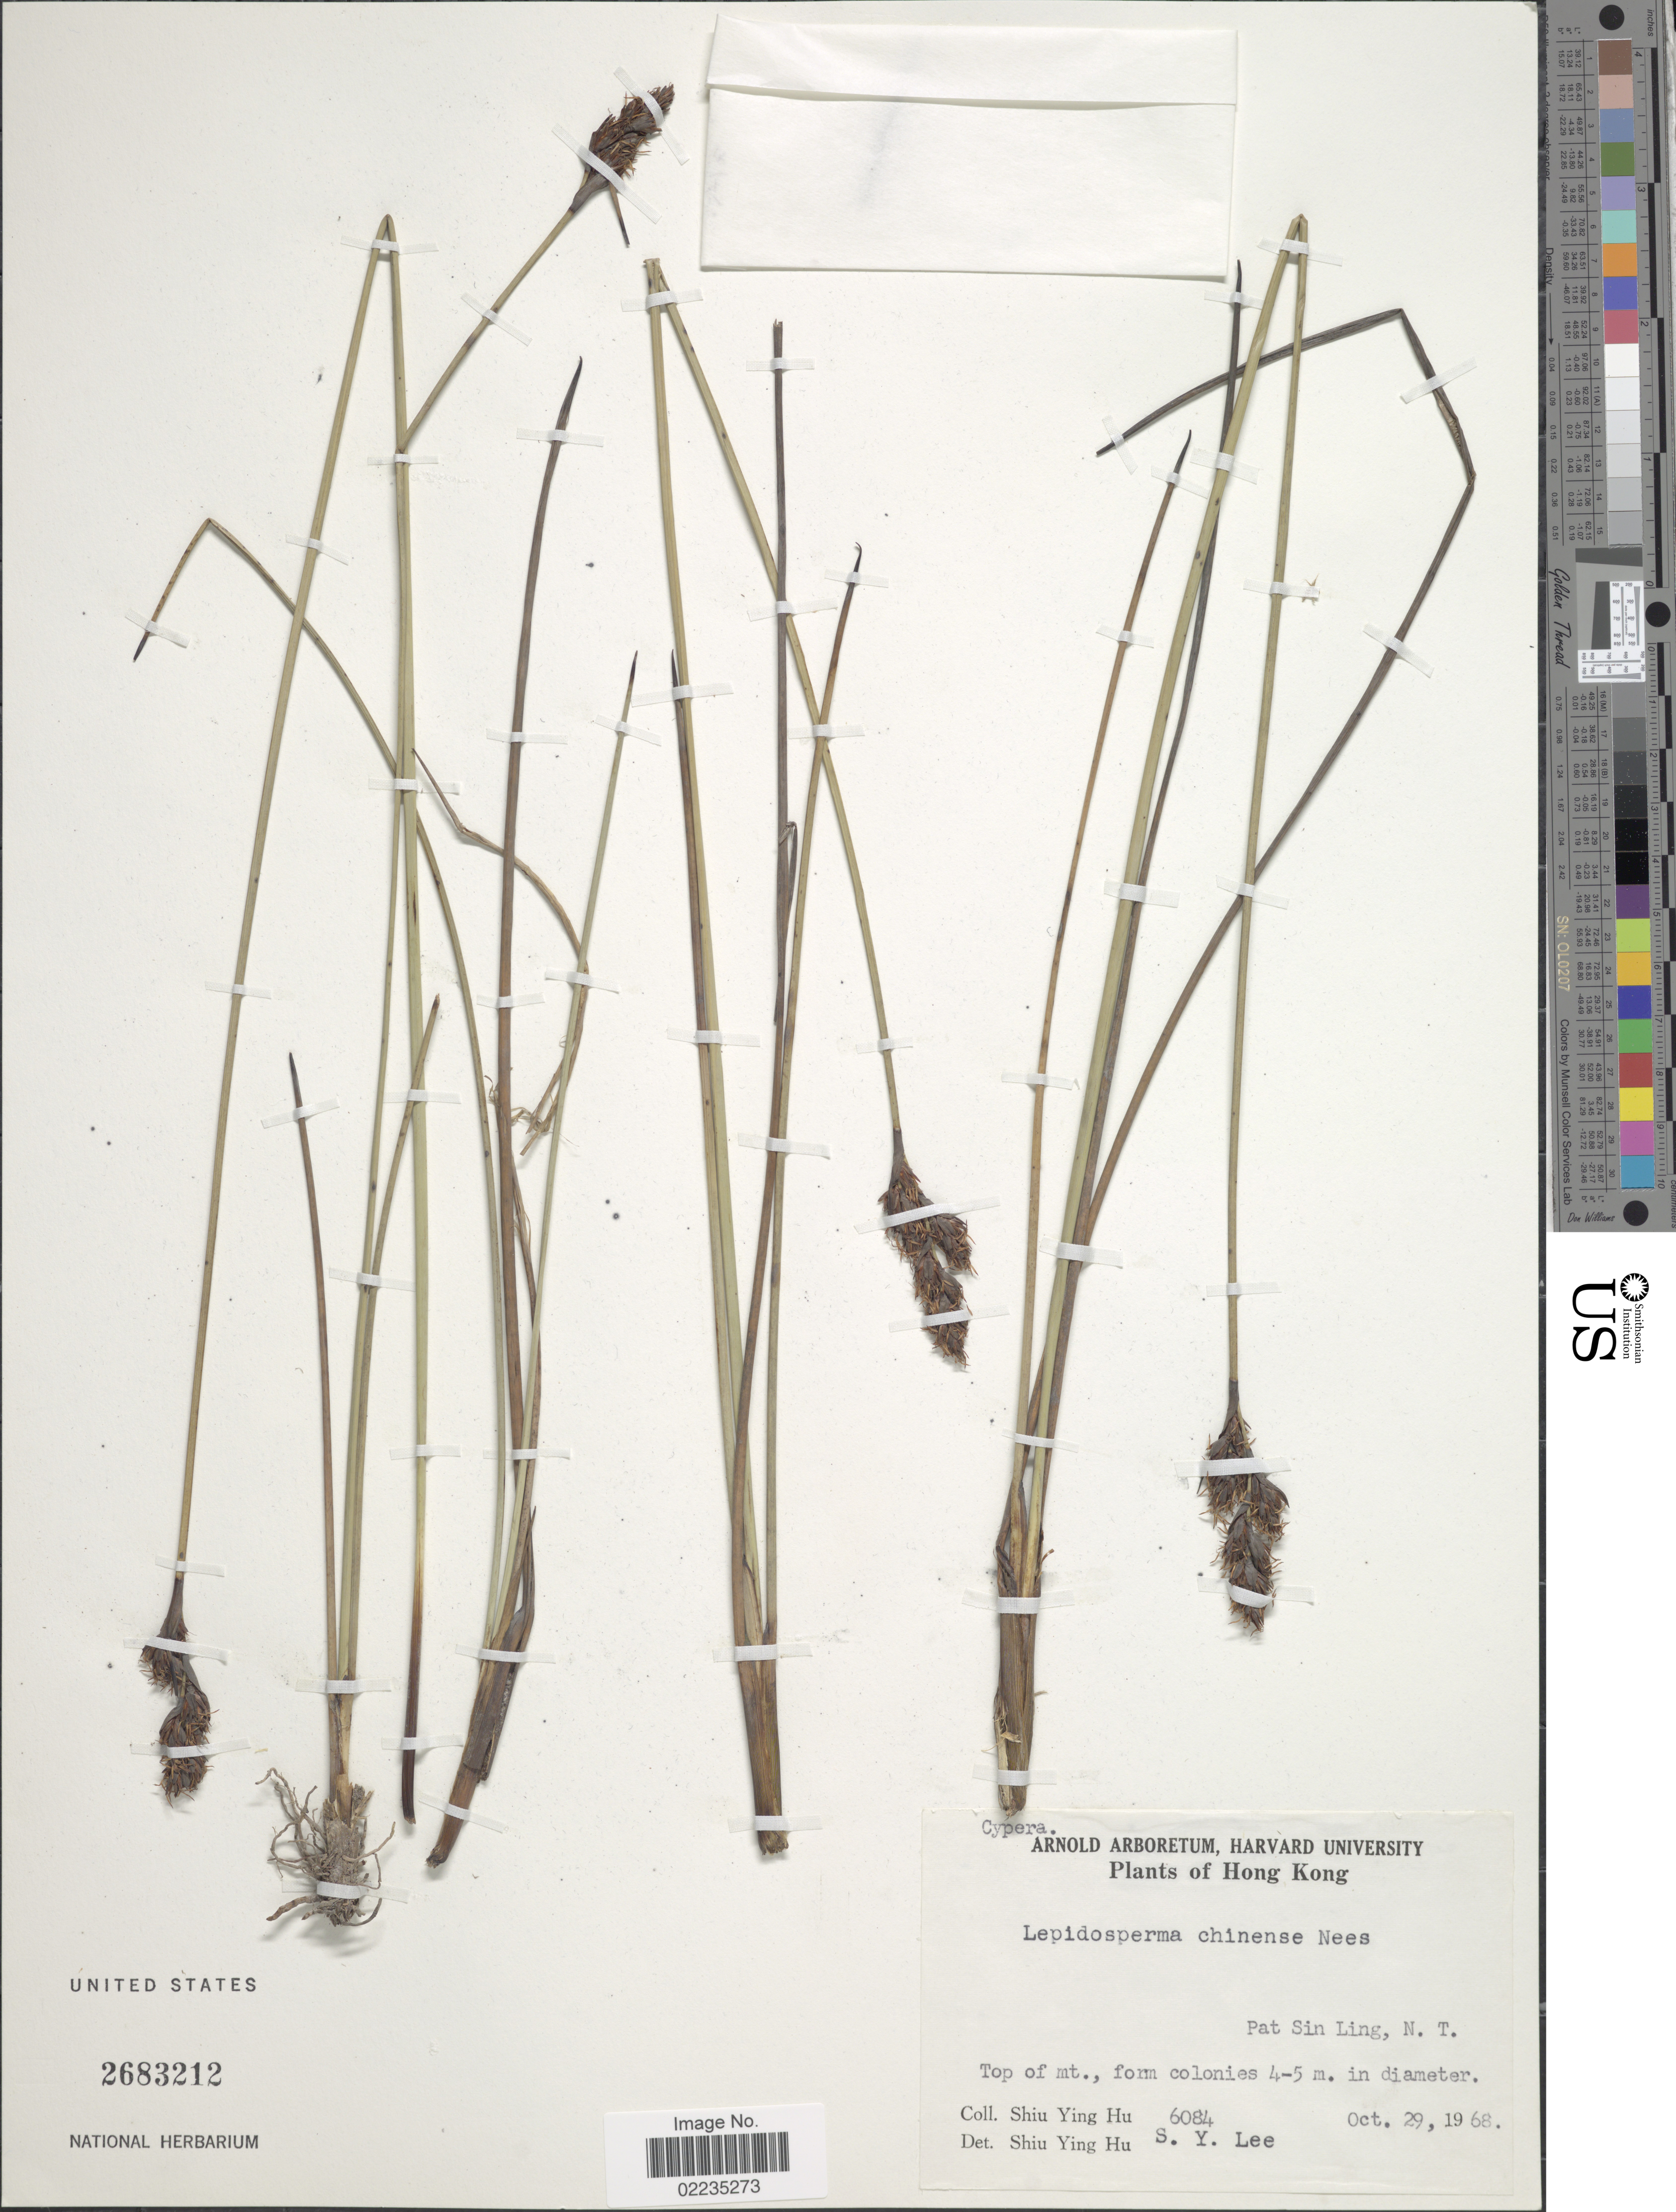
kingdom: Plantae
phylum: Tracheophyta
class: Liliopsida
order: Poales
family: Cyperaceae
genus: Lepidosperma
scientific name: Lepidosperma chinense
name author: Nees & Meyen ex Kunth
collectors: S. Y. Hu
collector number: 6084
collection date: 1968-10-29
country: China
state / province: Hong Kong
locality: Pat Sin Ling, N. T., Top of mt.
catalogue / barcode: US 2683212